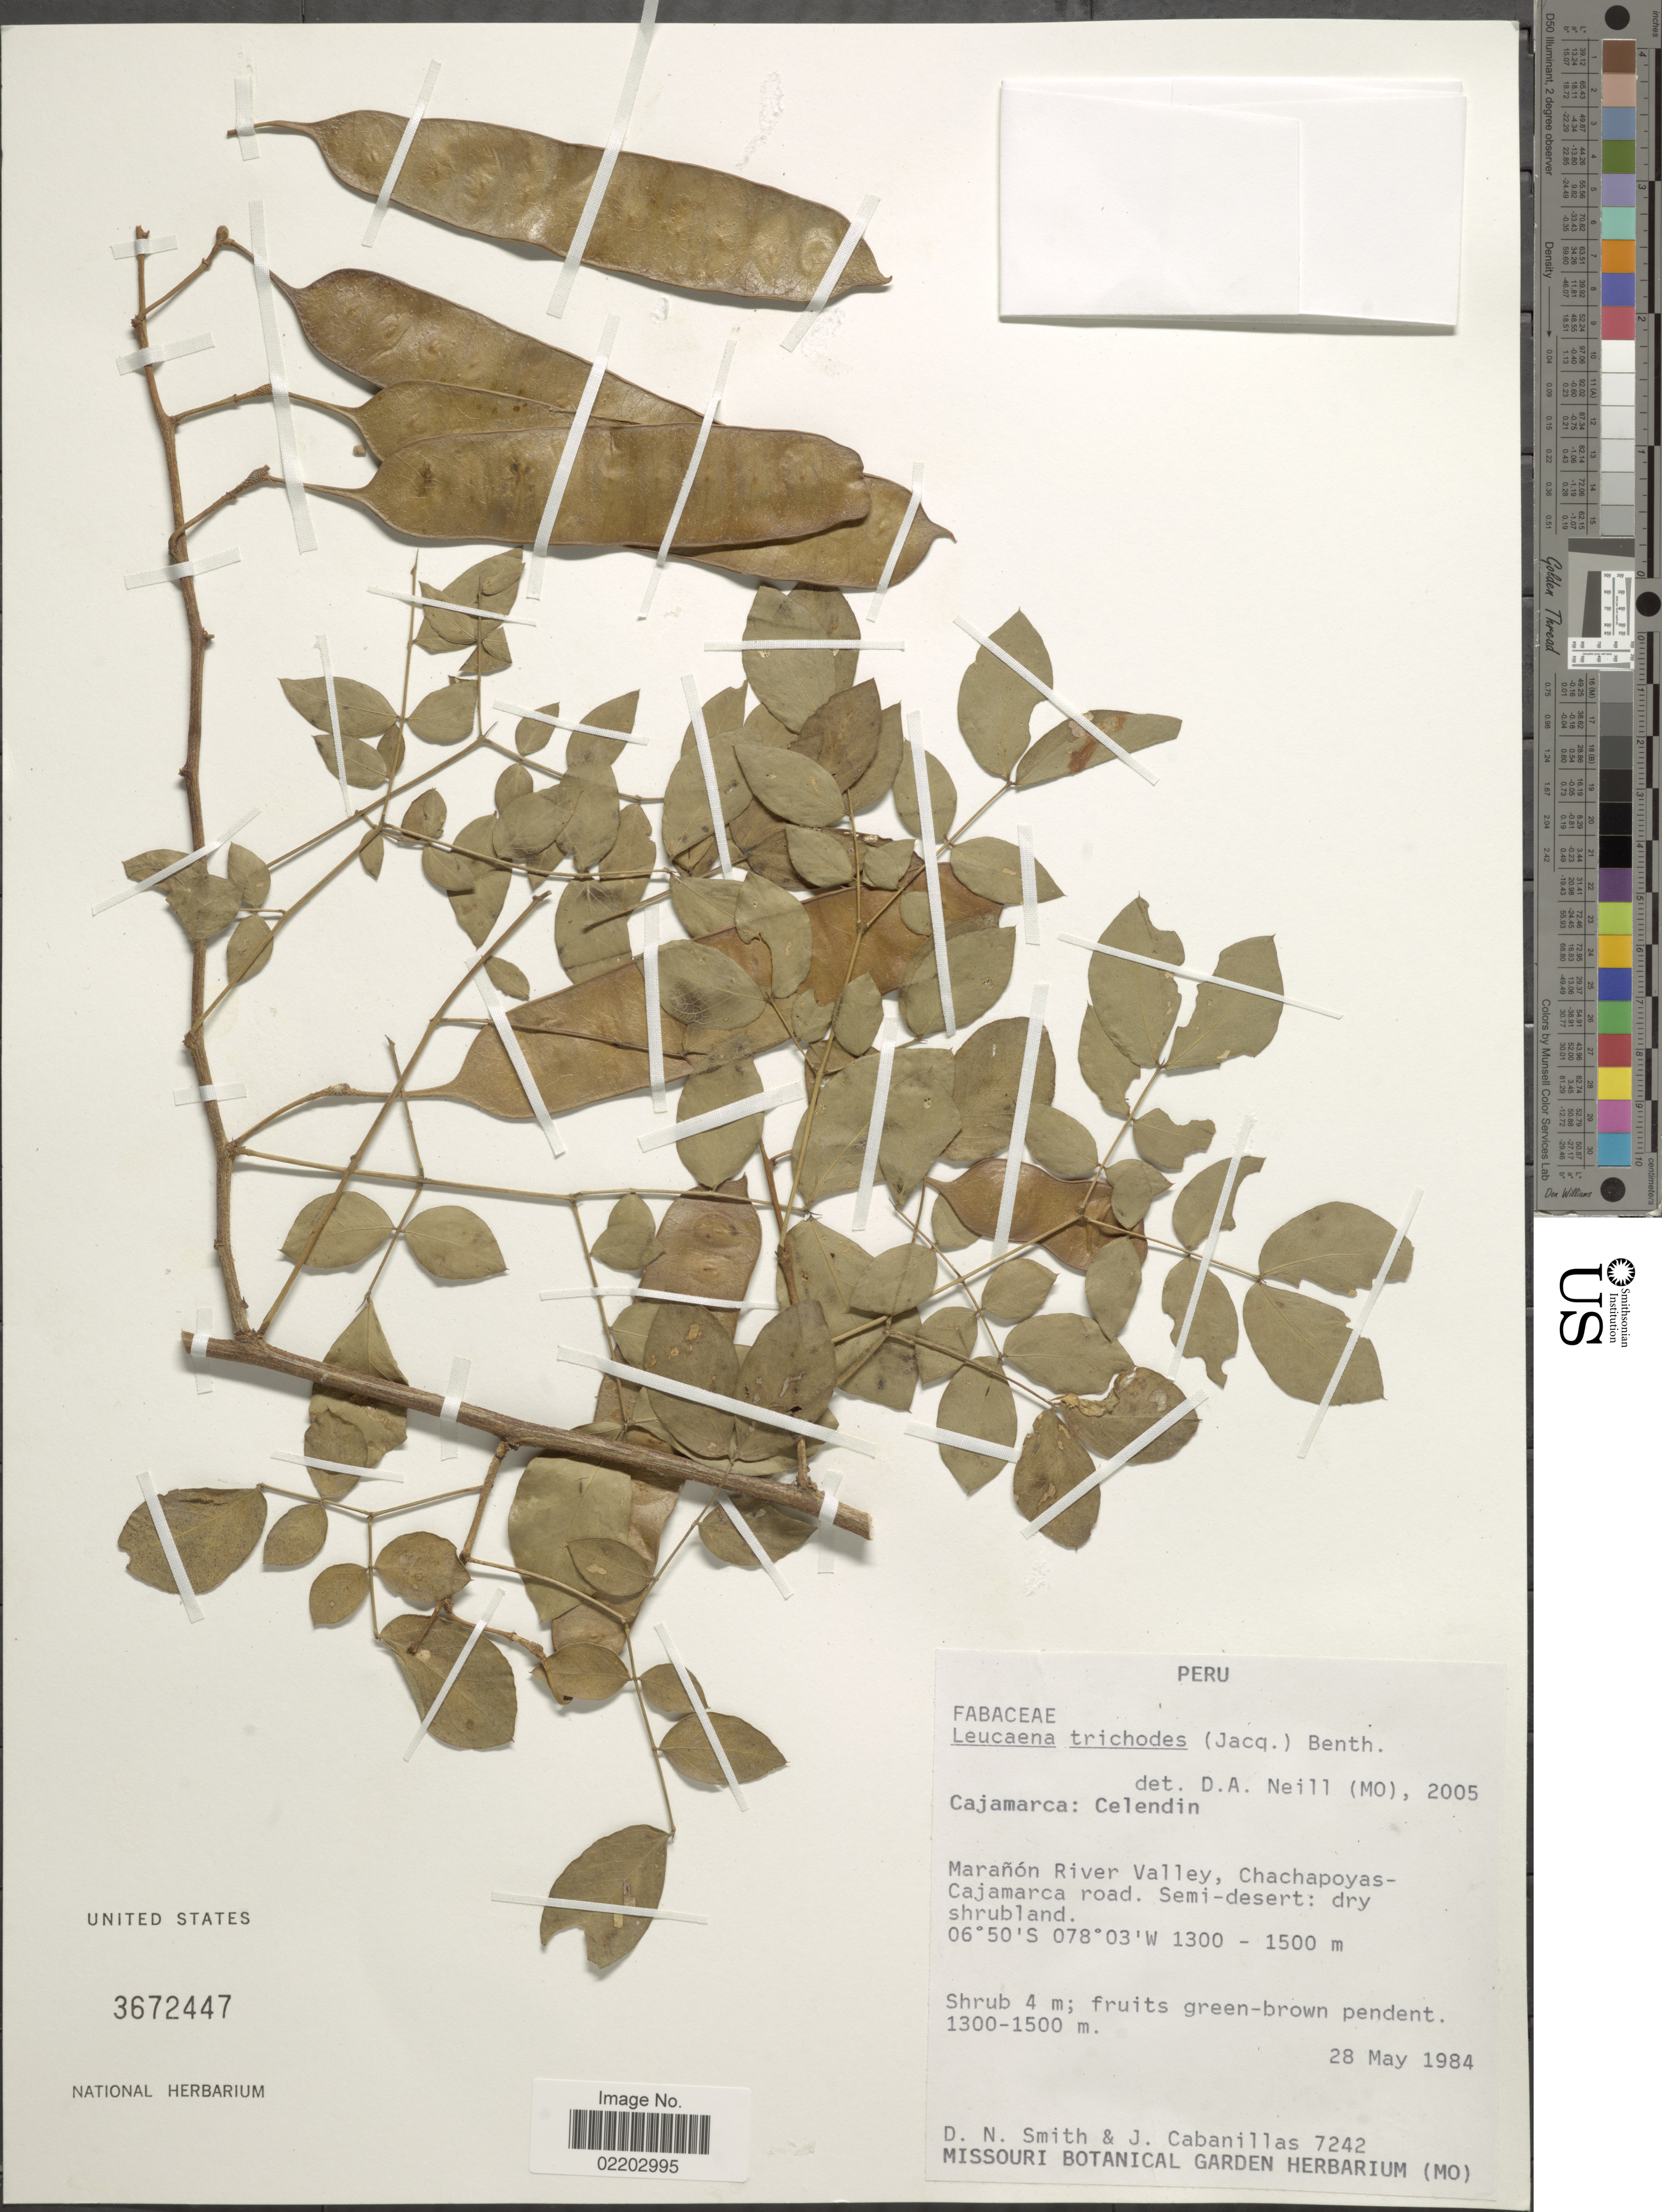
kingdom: Plantae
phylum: Tracheophyta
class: Magnoliopsida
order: Fabales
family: Fabaceae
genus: Leucaena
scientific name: Leucaena trichodes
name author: (Jacq.) Benth.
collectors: D. Smith & J. Cabanillas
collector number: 7242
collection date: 1984-05-28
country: Peru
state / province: Cajamarca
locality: Cajamarca: Celendin, Maranon River Valley, Chachapoyas-Cajamarca road.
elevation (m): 1300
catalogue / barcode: US 3672447